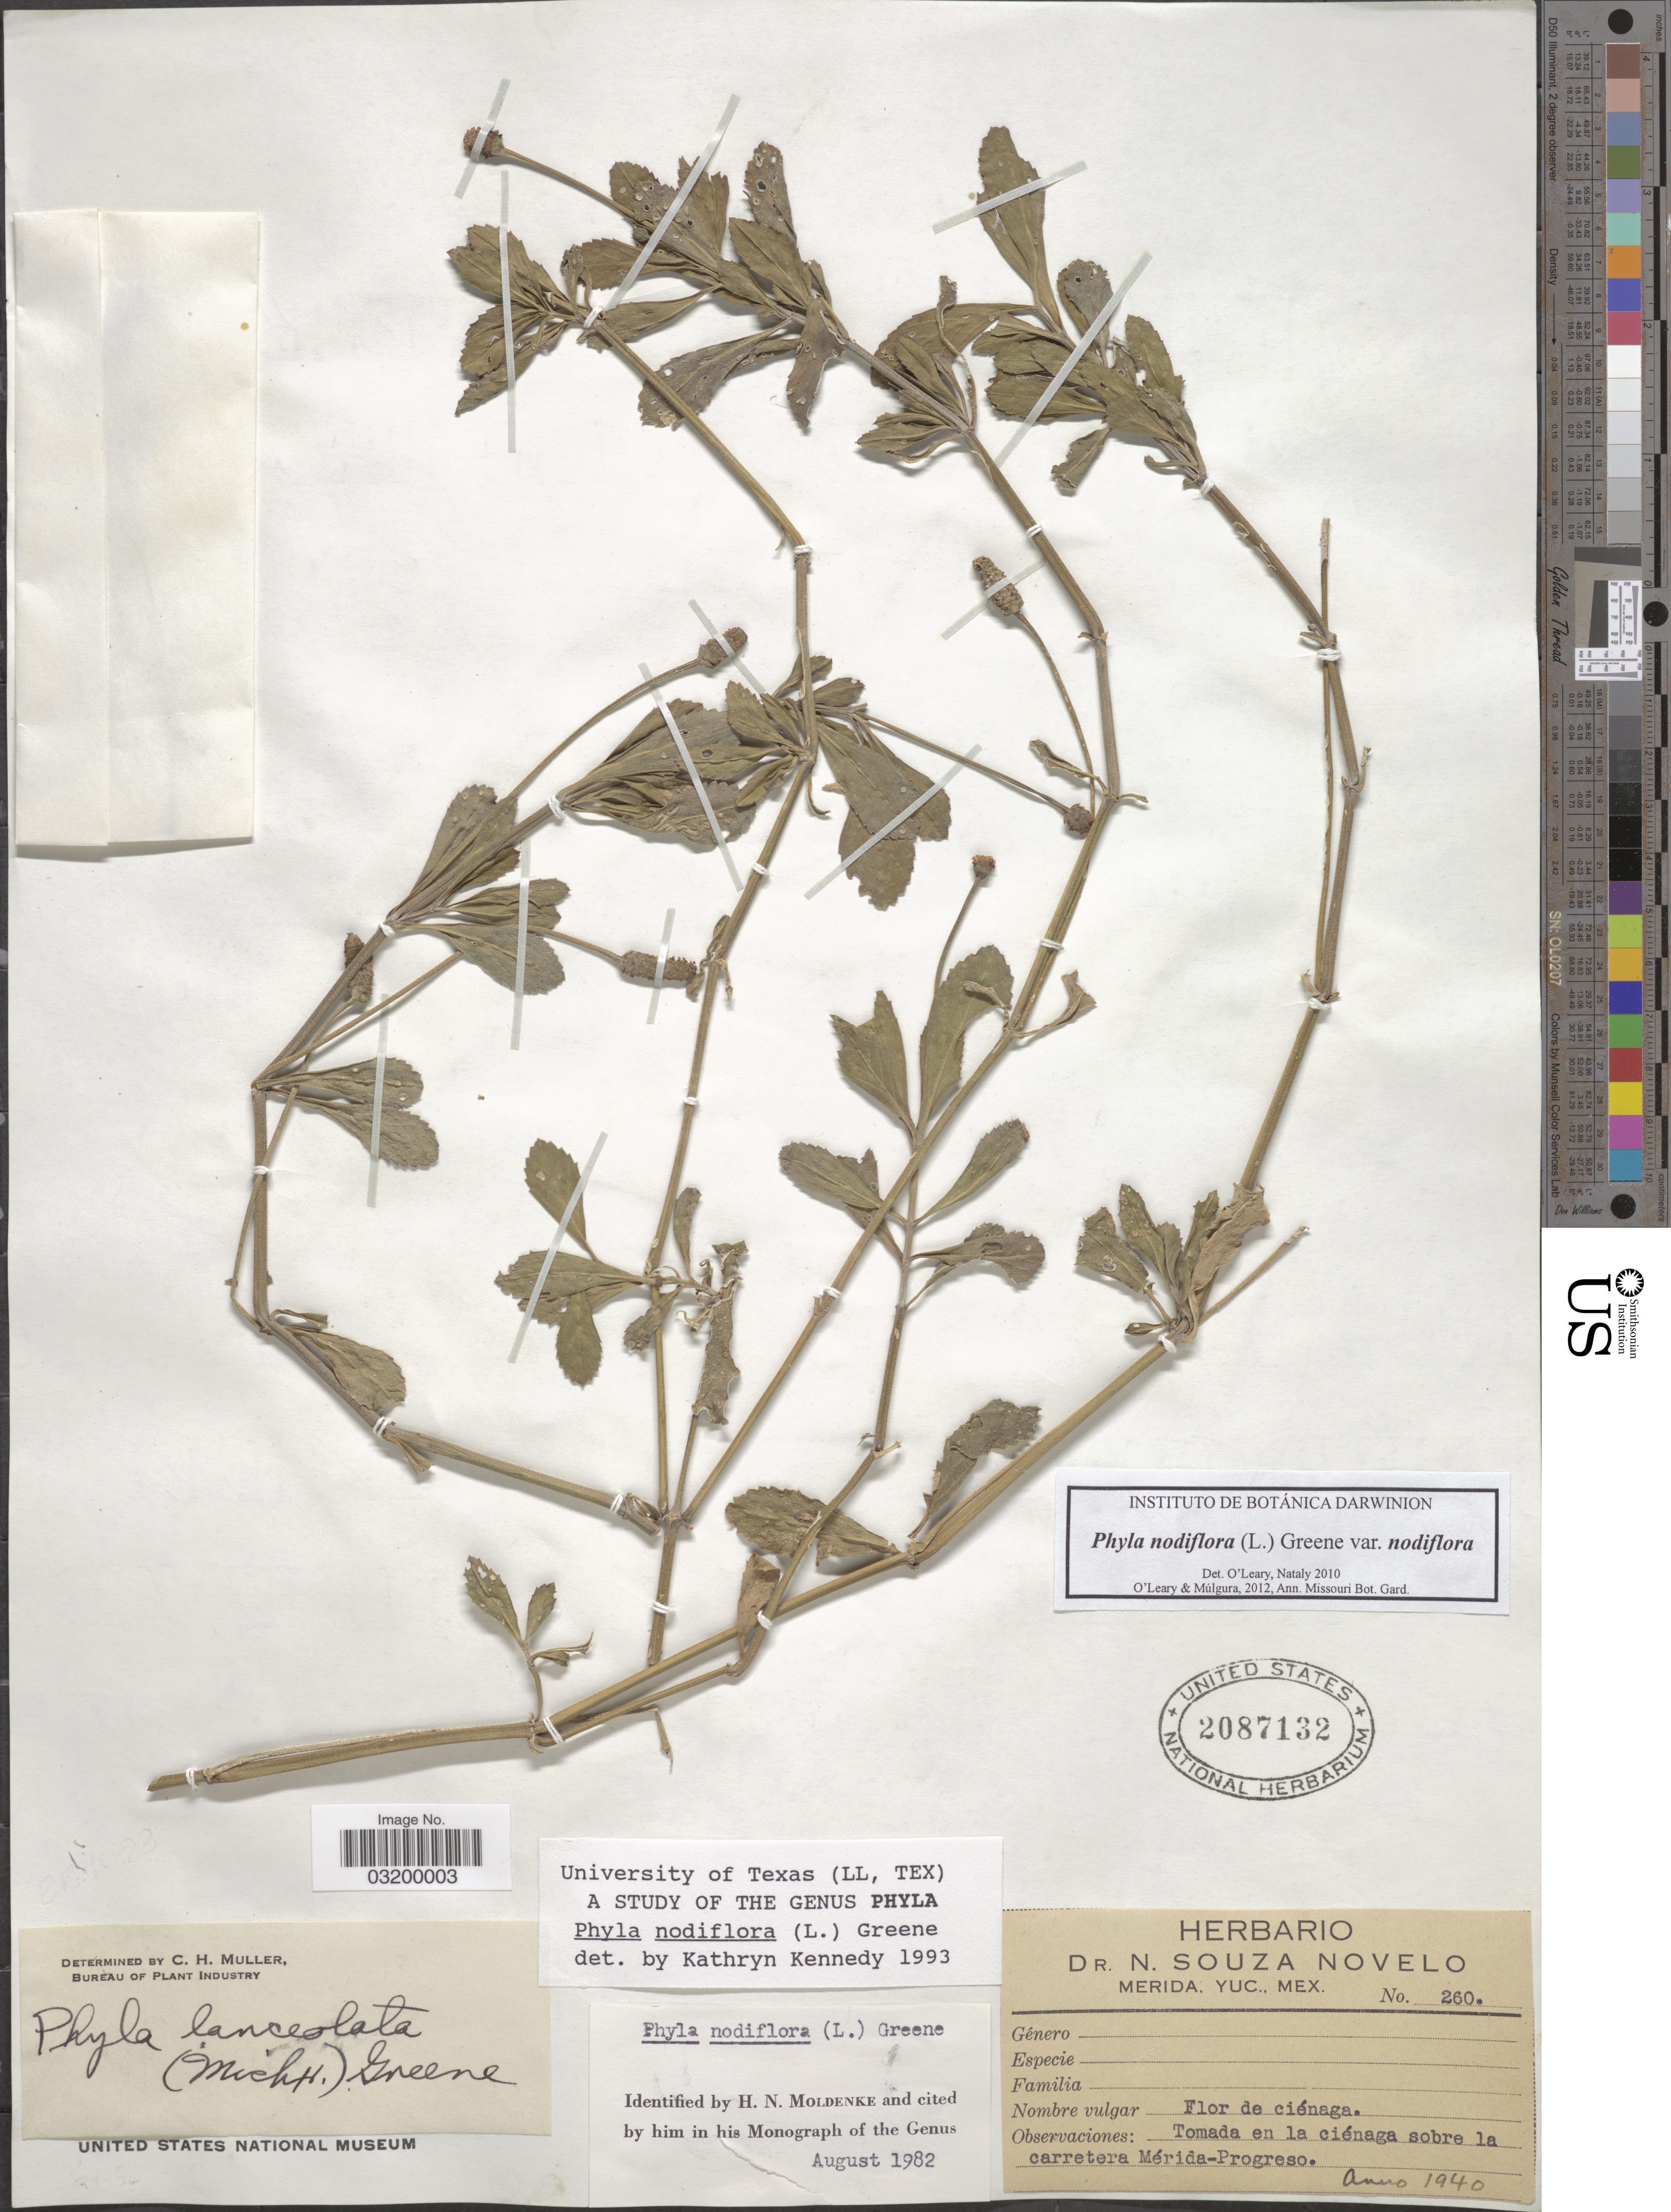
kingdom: Plantae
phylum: Tracheophyta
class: Magnoliopsida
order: Lamiales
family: Verbenaceae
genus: Phyla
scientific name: Phyla nodiflora var. nodiflora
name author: (L.) Greene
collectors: N. Souza Novelo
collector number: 260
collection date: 1940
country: Mexico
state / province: Yucatán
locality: Tomada en la ciénaga sobre la carretera Mérida-Progreso.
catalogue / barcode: US 2087132